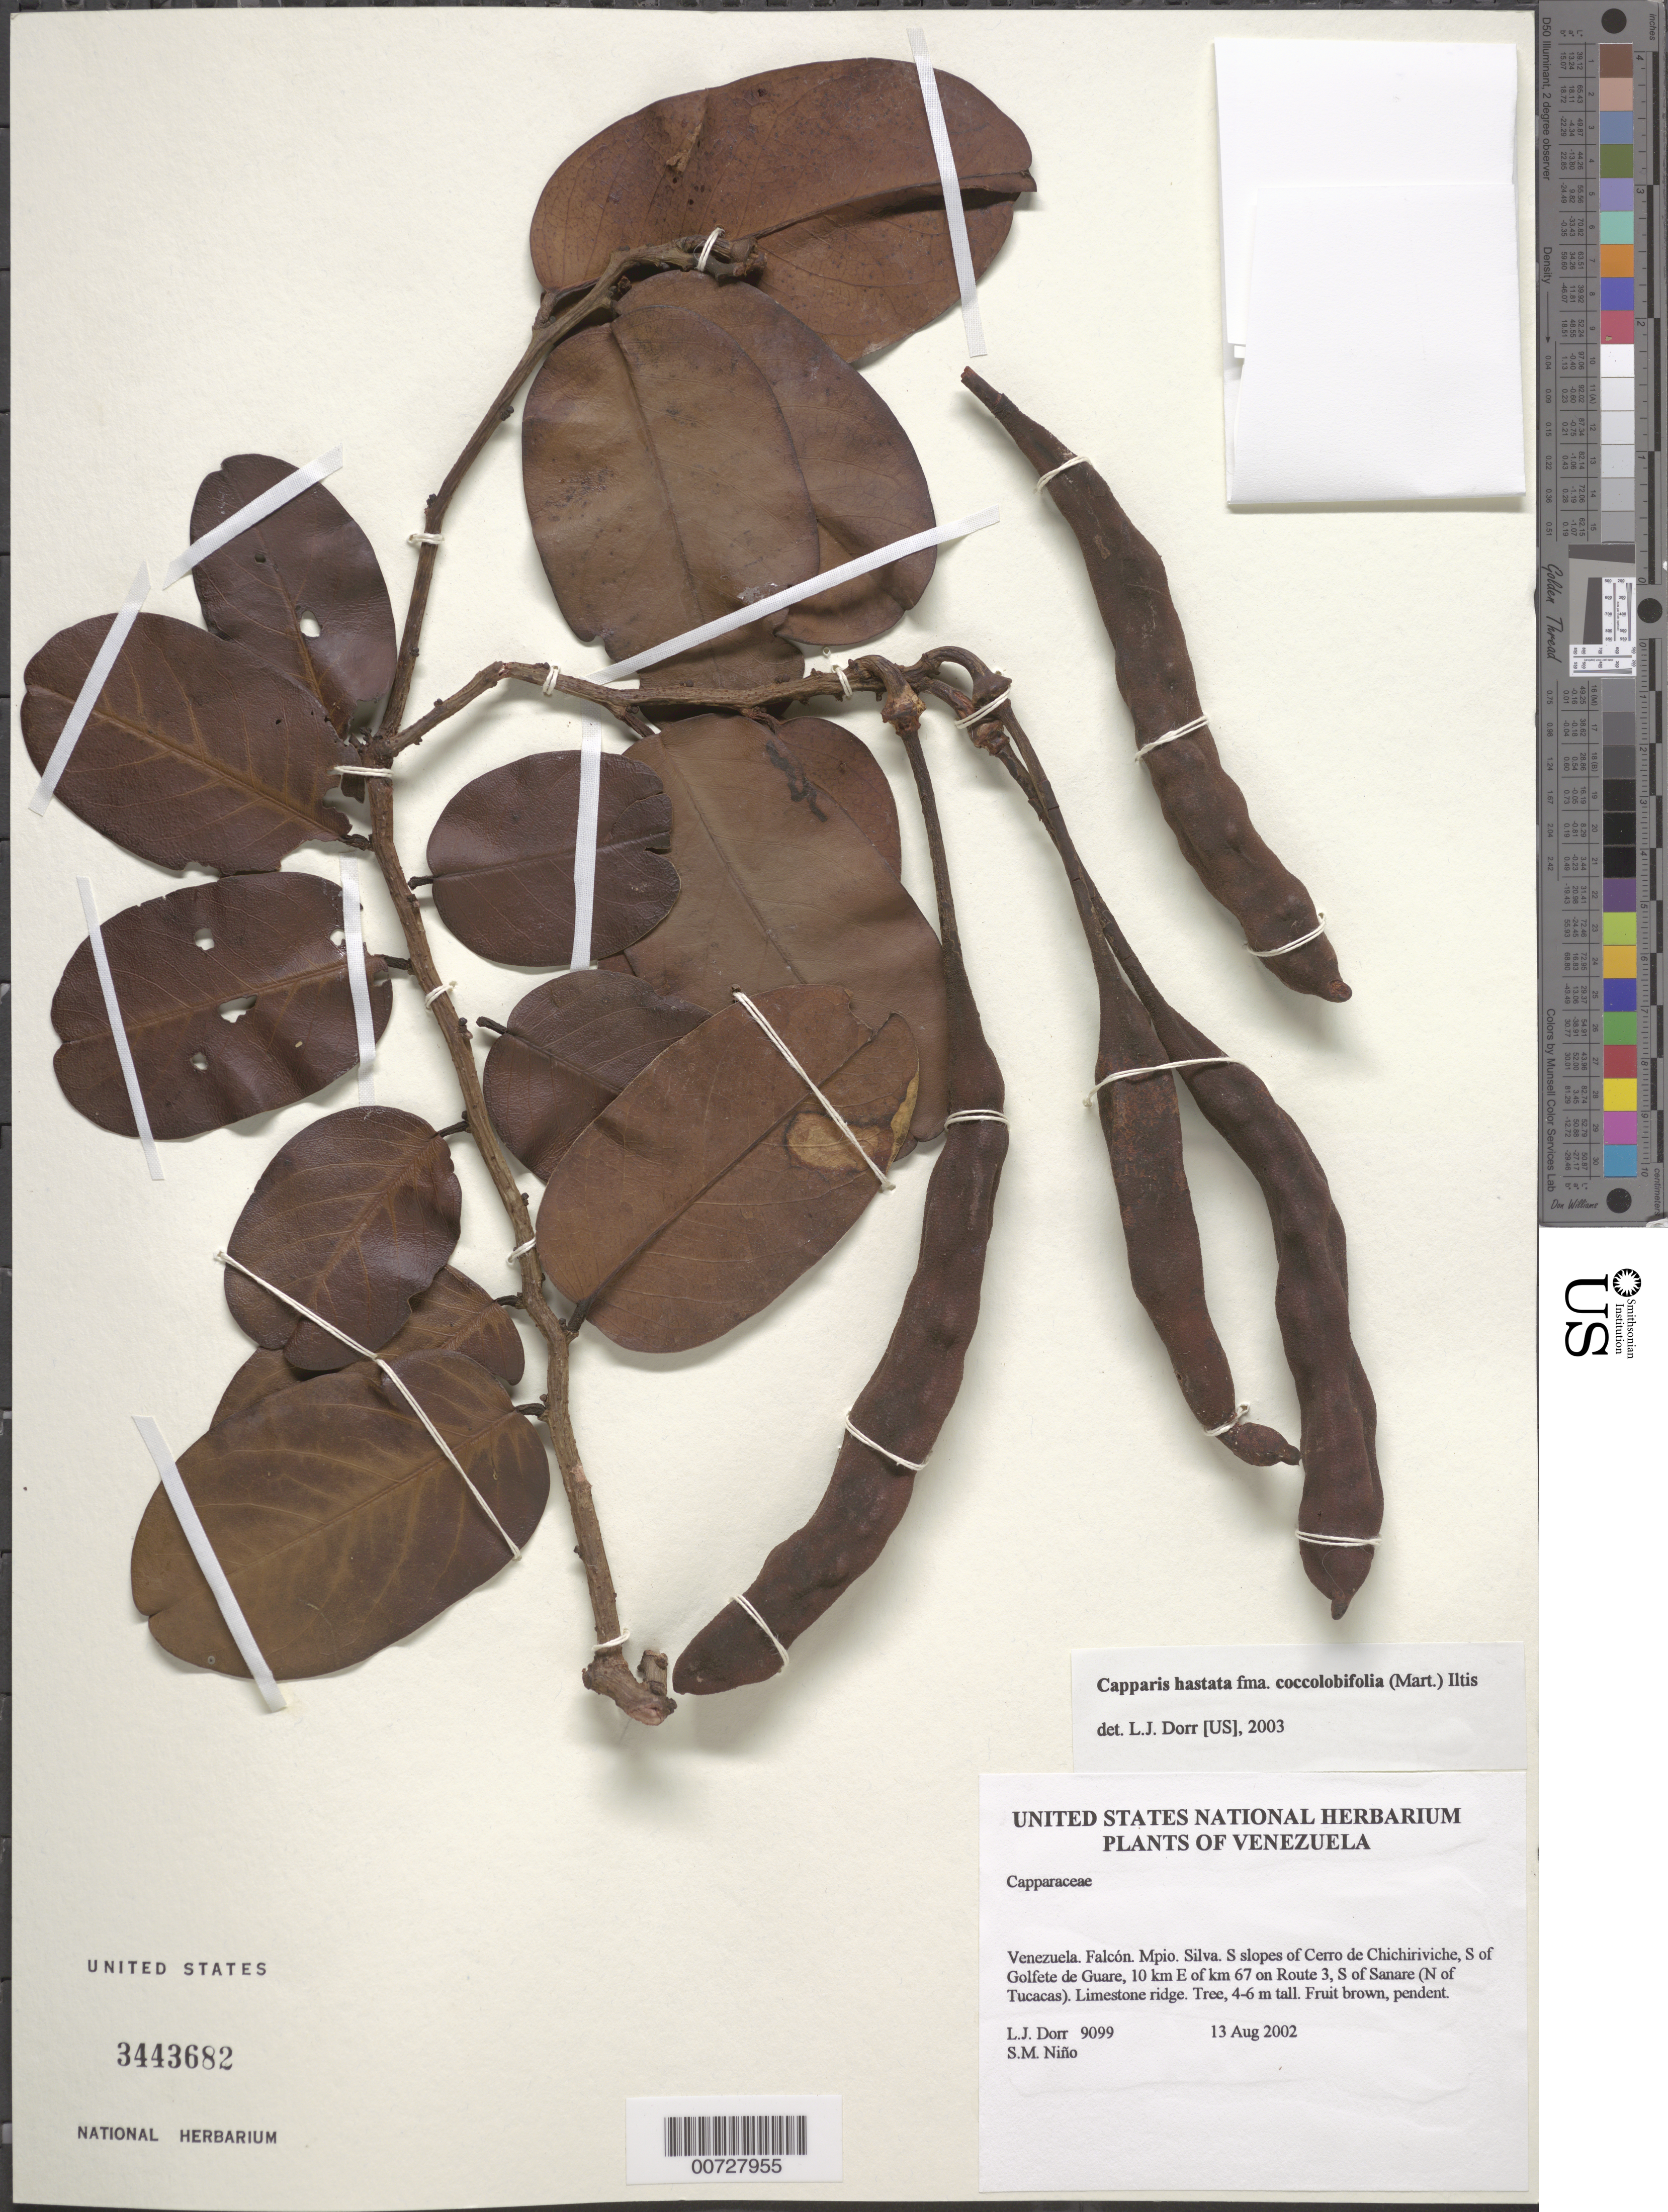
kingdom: Plantae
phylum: Tracheophyta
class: Magnoliopsida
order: Brassicales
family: Capparaceae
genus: Capparis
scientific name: Capparis hastata f. coccolobifolia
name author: (Mart.) Iltis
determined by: Dorr, L. J., (BOT), Smithsonian Institution - National Museum of Natural History (UNITED STATES)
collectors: L. J. Dorr & S. M. Niño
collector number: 9099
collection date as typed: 13 Aug 2002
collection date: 2002-08-13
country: Venezuela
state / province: Falcón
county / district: Silva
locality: S slopes of Cerro de Chichiriviche, S of Golfete de Guare, 10 km E of km 67 on Route 3, S of Sanare (N of Tucacas).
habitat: Limestone ridge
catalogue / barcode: US 3443682